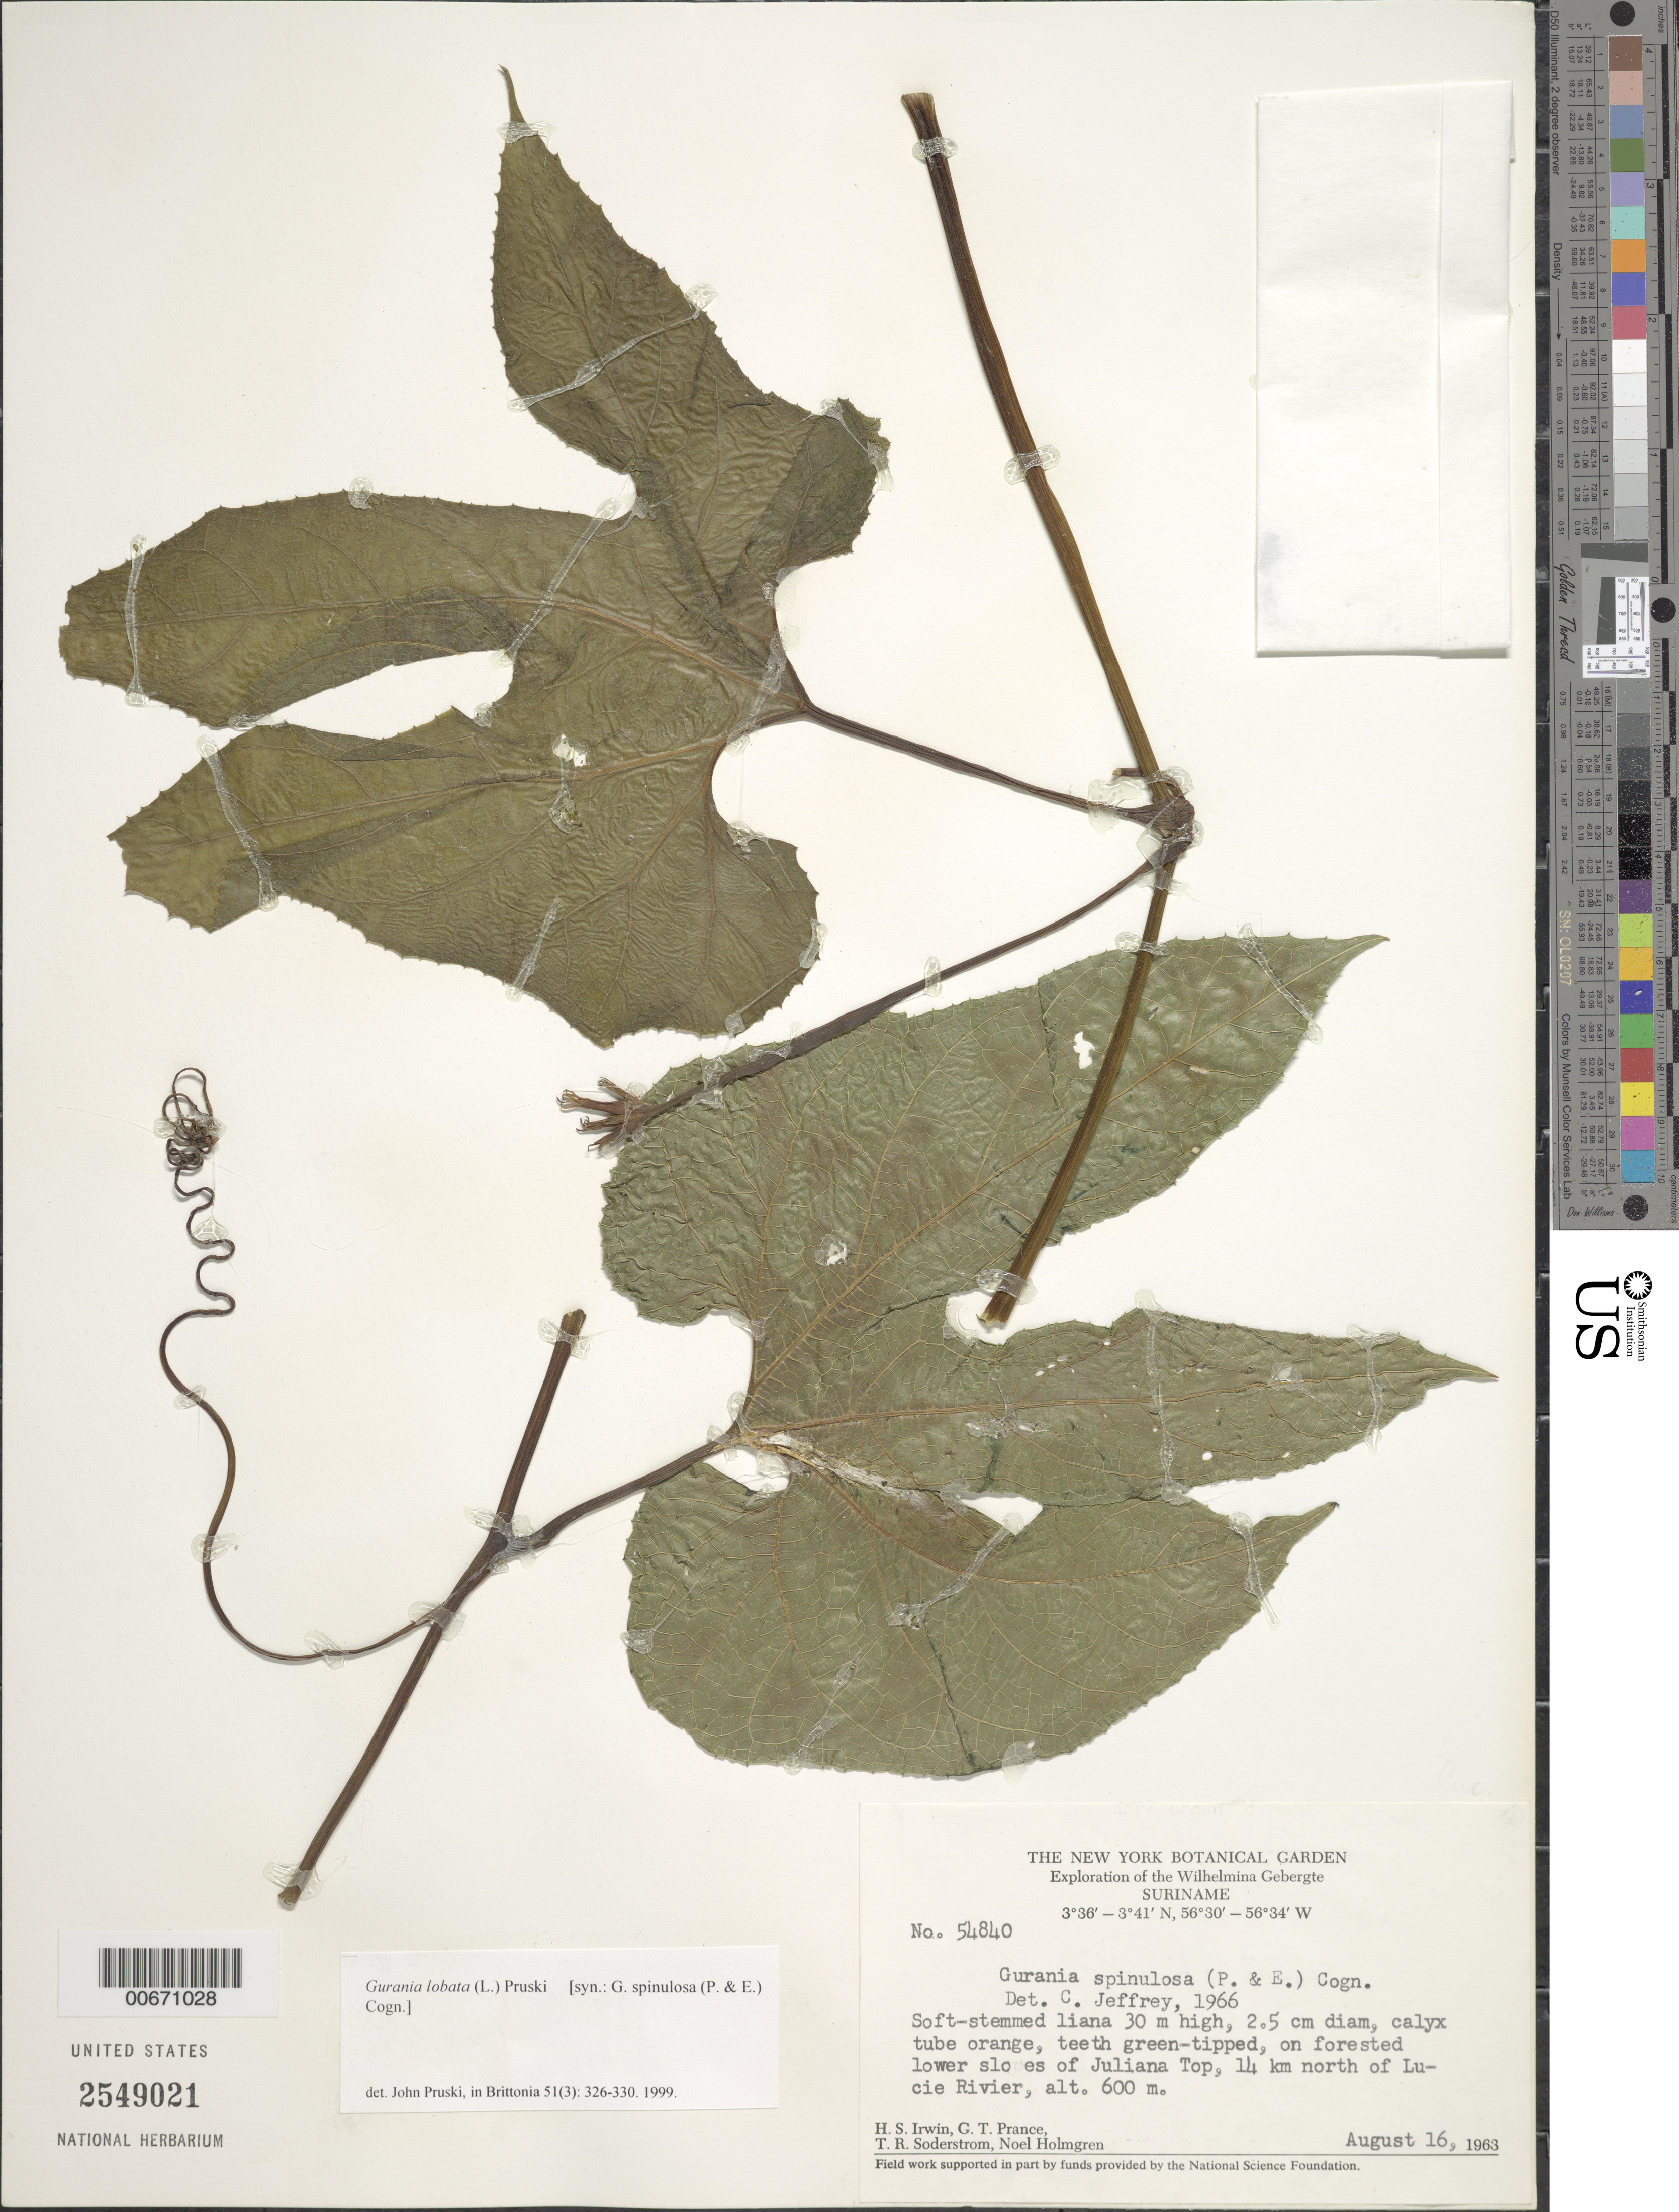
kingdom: Plantae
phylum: Tracheophyta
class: Magnoliopsida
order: Cucurbitales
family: Cucurbitaceae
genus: Gurania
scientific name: Gurania lobata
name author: (L.) Pruski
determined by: Pruski, J. F.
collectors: H. Irwin, G. T. Prance, T. R. Soderstrom & N. H. Holmgren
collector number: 54840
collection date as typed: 16-Aug-63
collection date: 1963-08-16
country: Suriname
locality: Juliana Top, 14 km N of Lucie R., Wilhelmina Gebergte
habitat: Forested lower slopes of Juliana Top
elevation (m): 600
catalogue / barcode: US 2549021